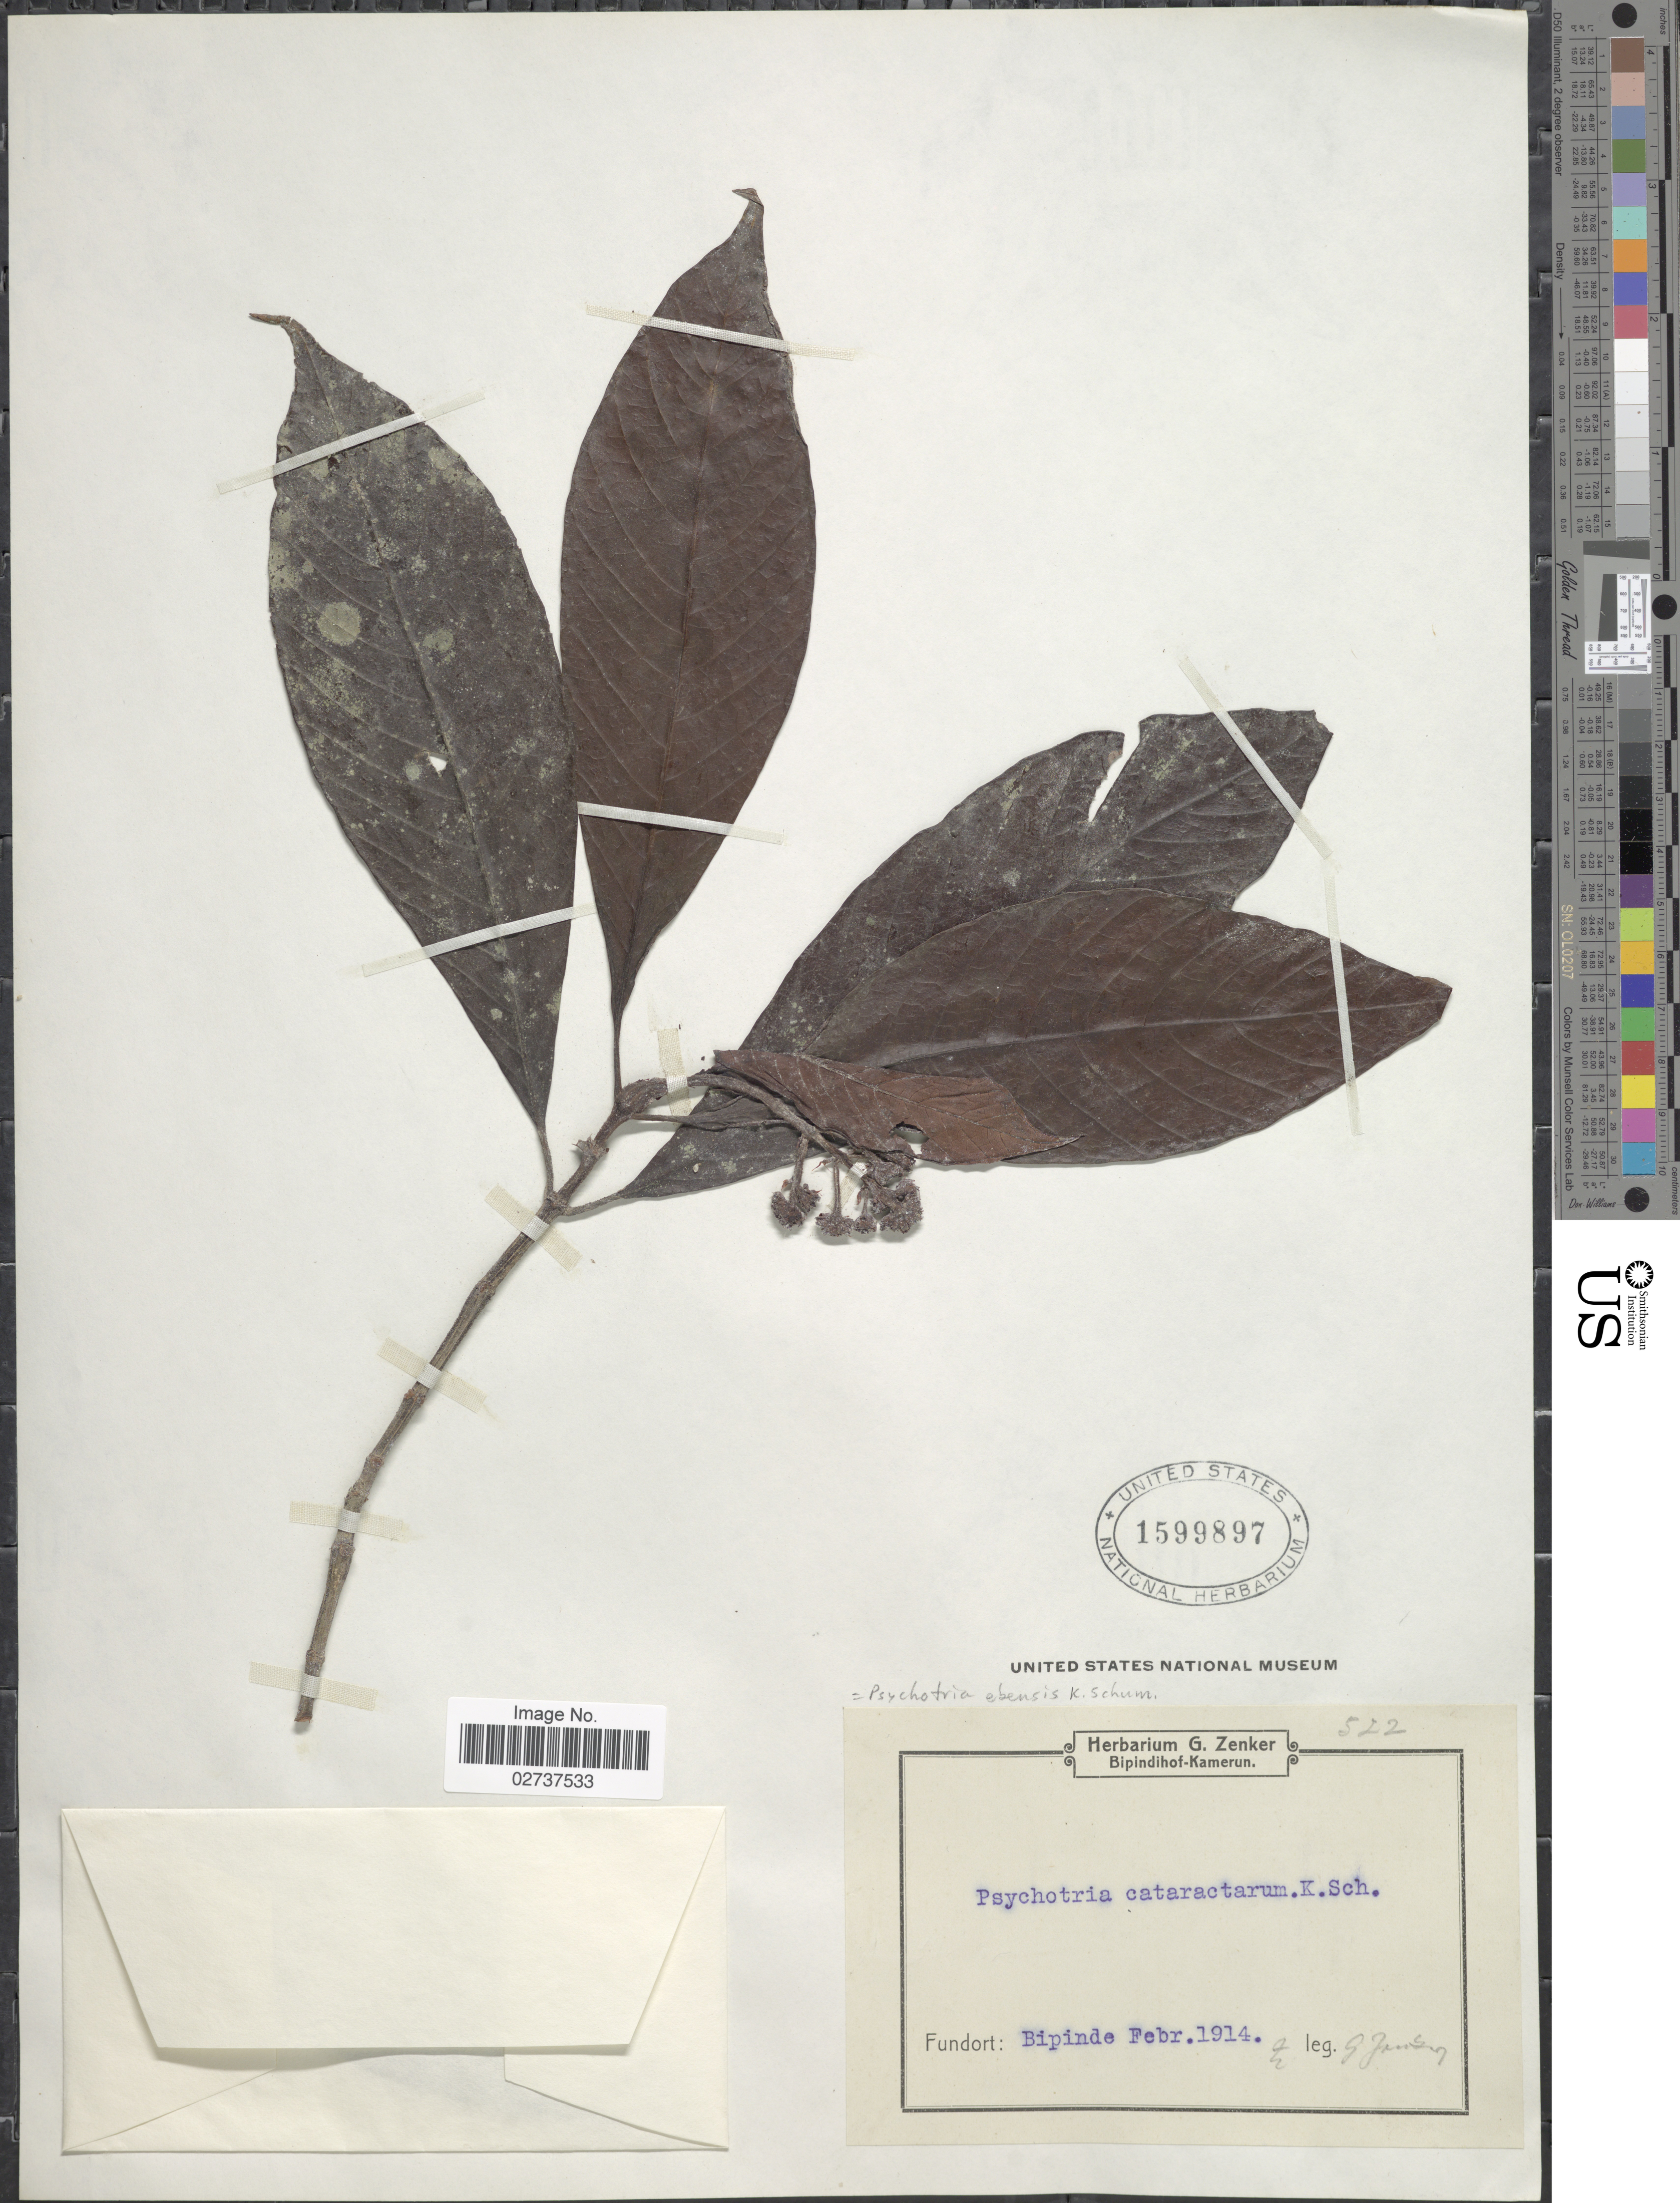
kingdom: Plantae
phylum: Tracheophyta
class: Magnoliopsida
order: Gentianales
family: Rubiaceae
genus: Psychotria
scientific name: Psychotria ebensis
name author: K. Schum.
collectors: G. A. Zenker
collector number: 522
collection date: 1914-02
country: Cameroon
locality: Bipinde.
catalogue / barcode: US 1599897